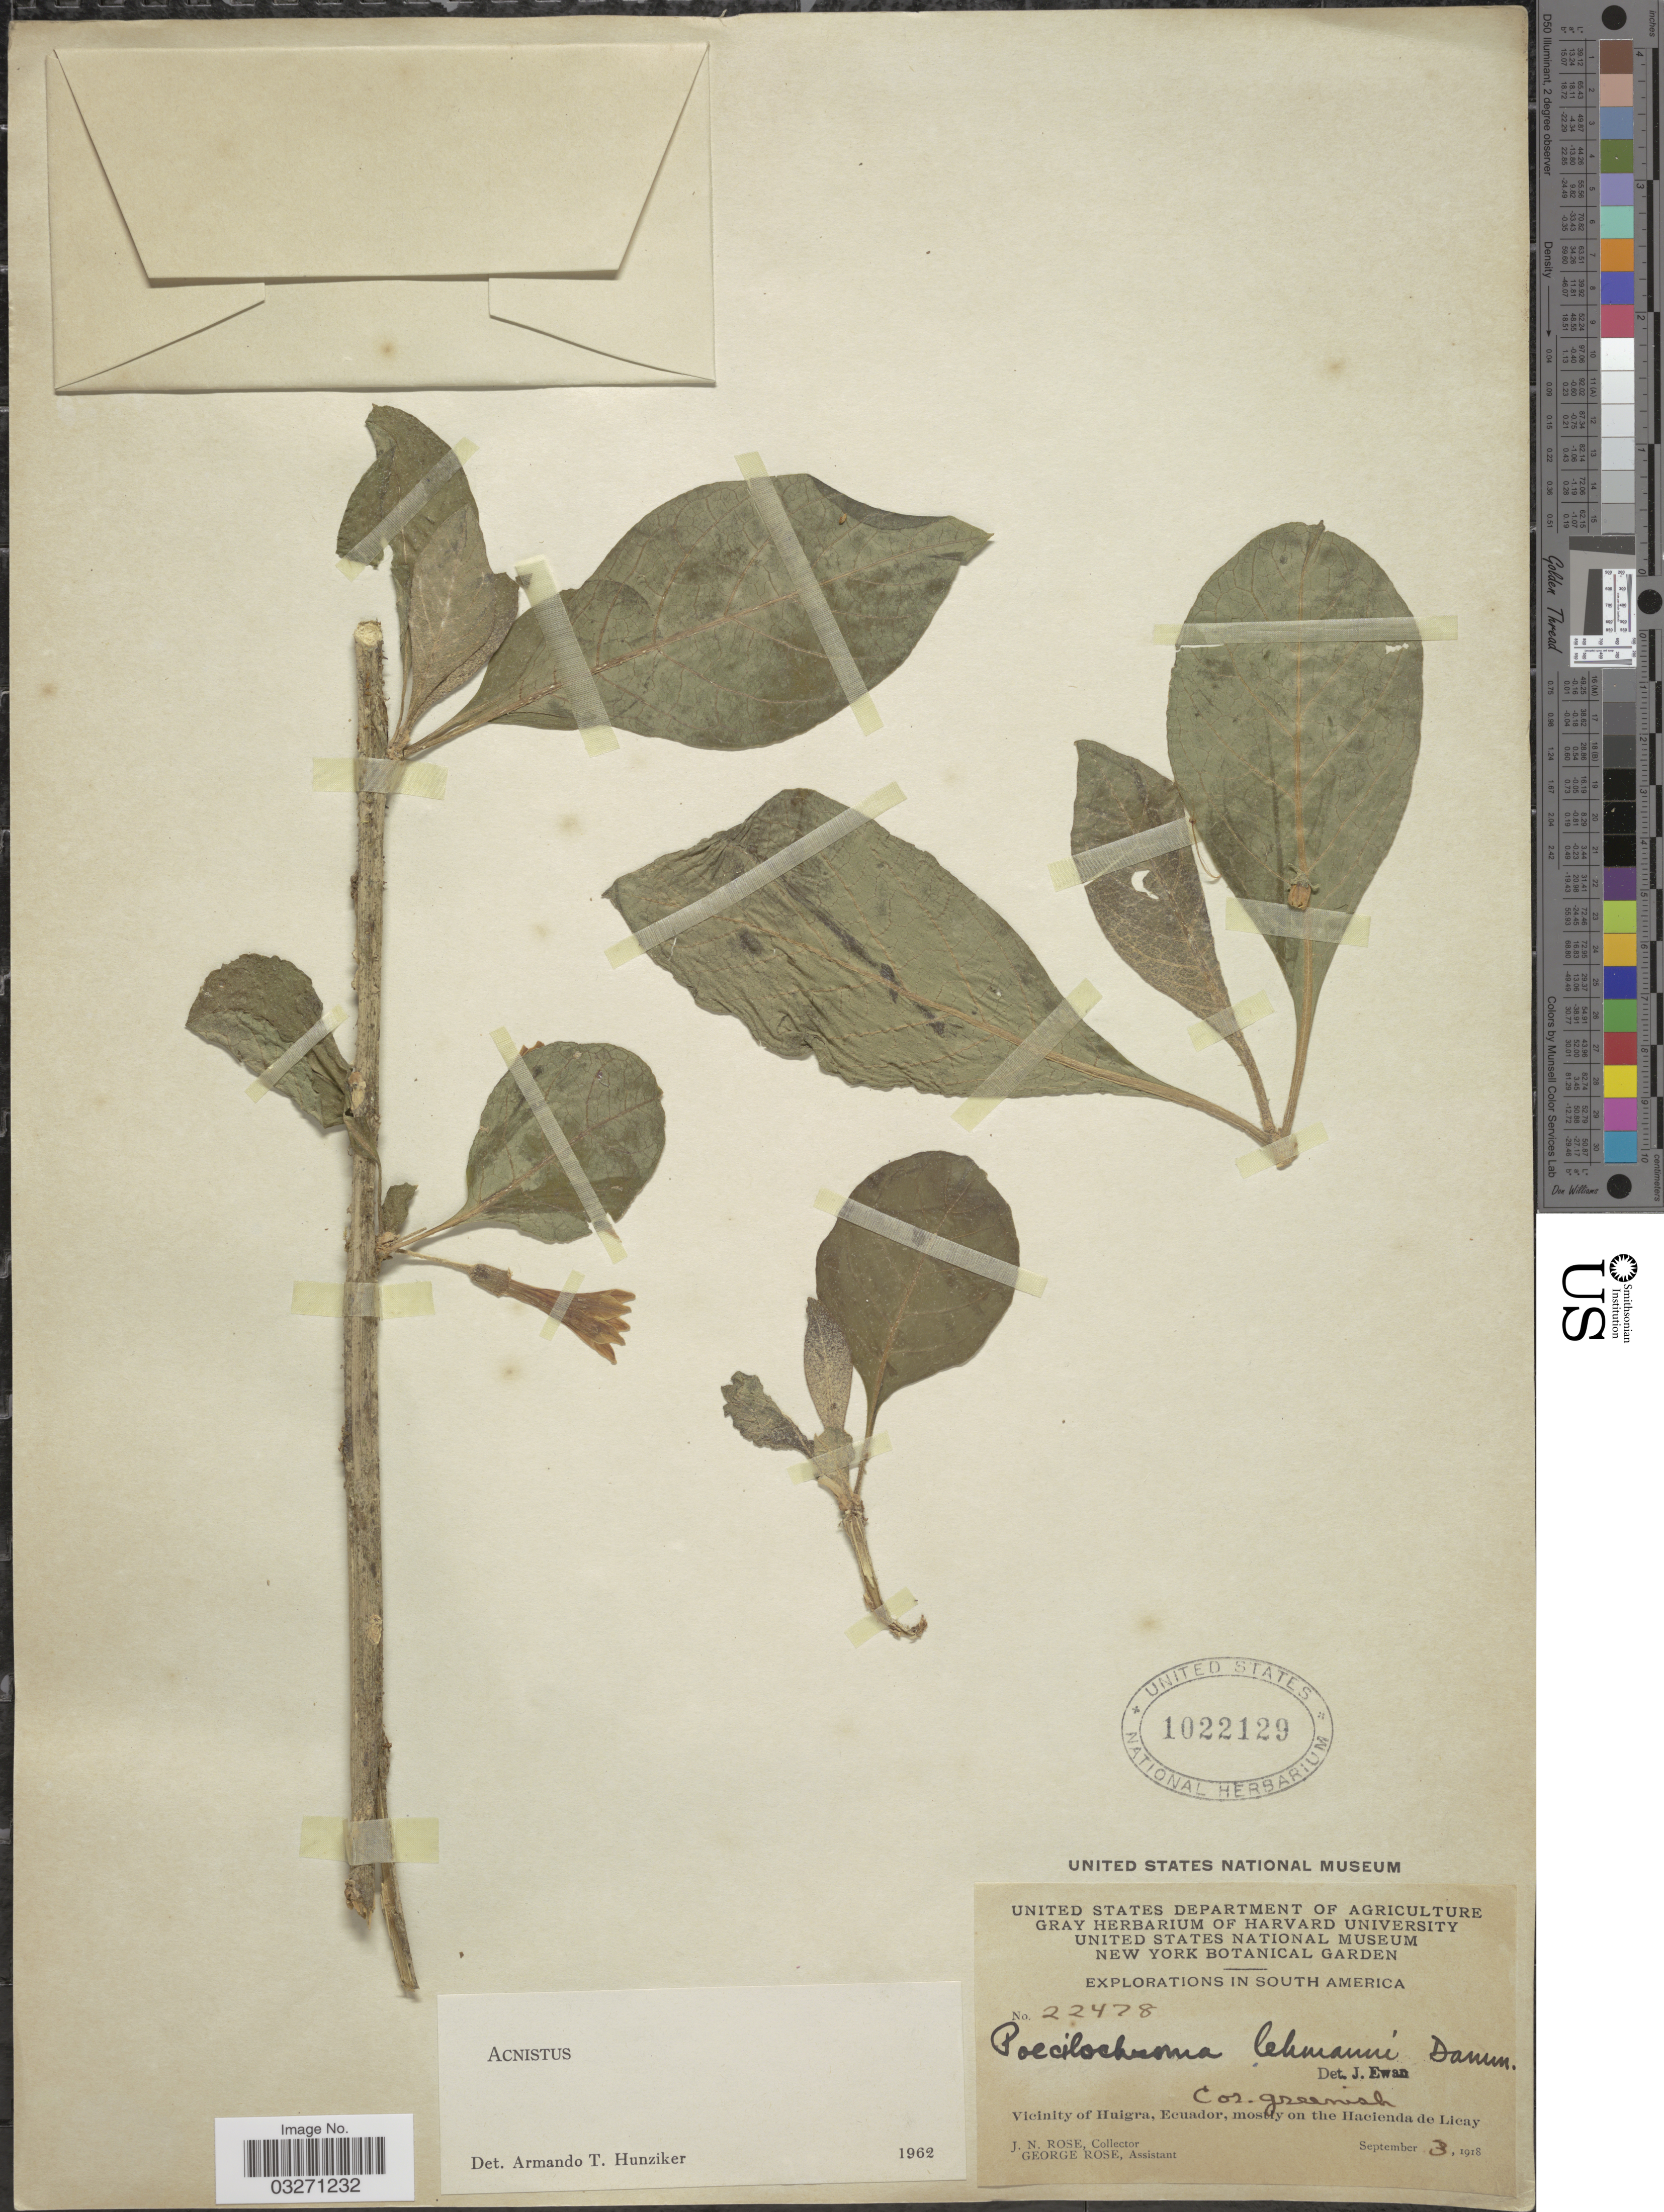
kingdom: Plantae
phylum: Tracheophyta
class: Magnoliopsida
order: Solanales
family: Solanaceae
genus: Acnistus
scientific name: Acnistus sp.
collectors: J. N. Rose & G. Rose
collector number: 22478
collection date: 1918-09-03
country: Ecuador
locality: Vicinity of Huigra, mostly on the Hacienda de Licay.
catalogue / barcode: US 1022129